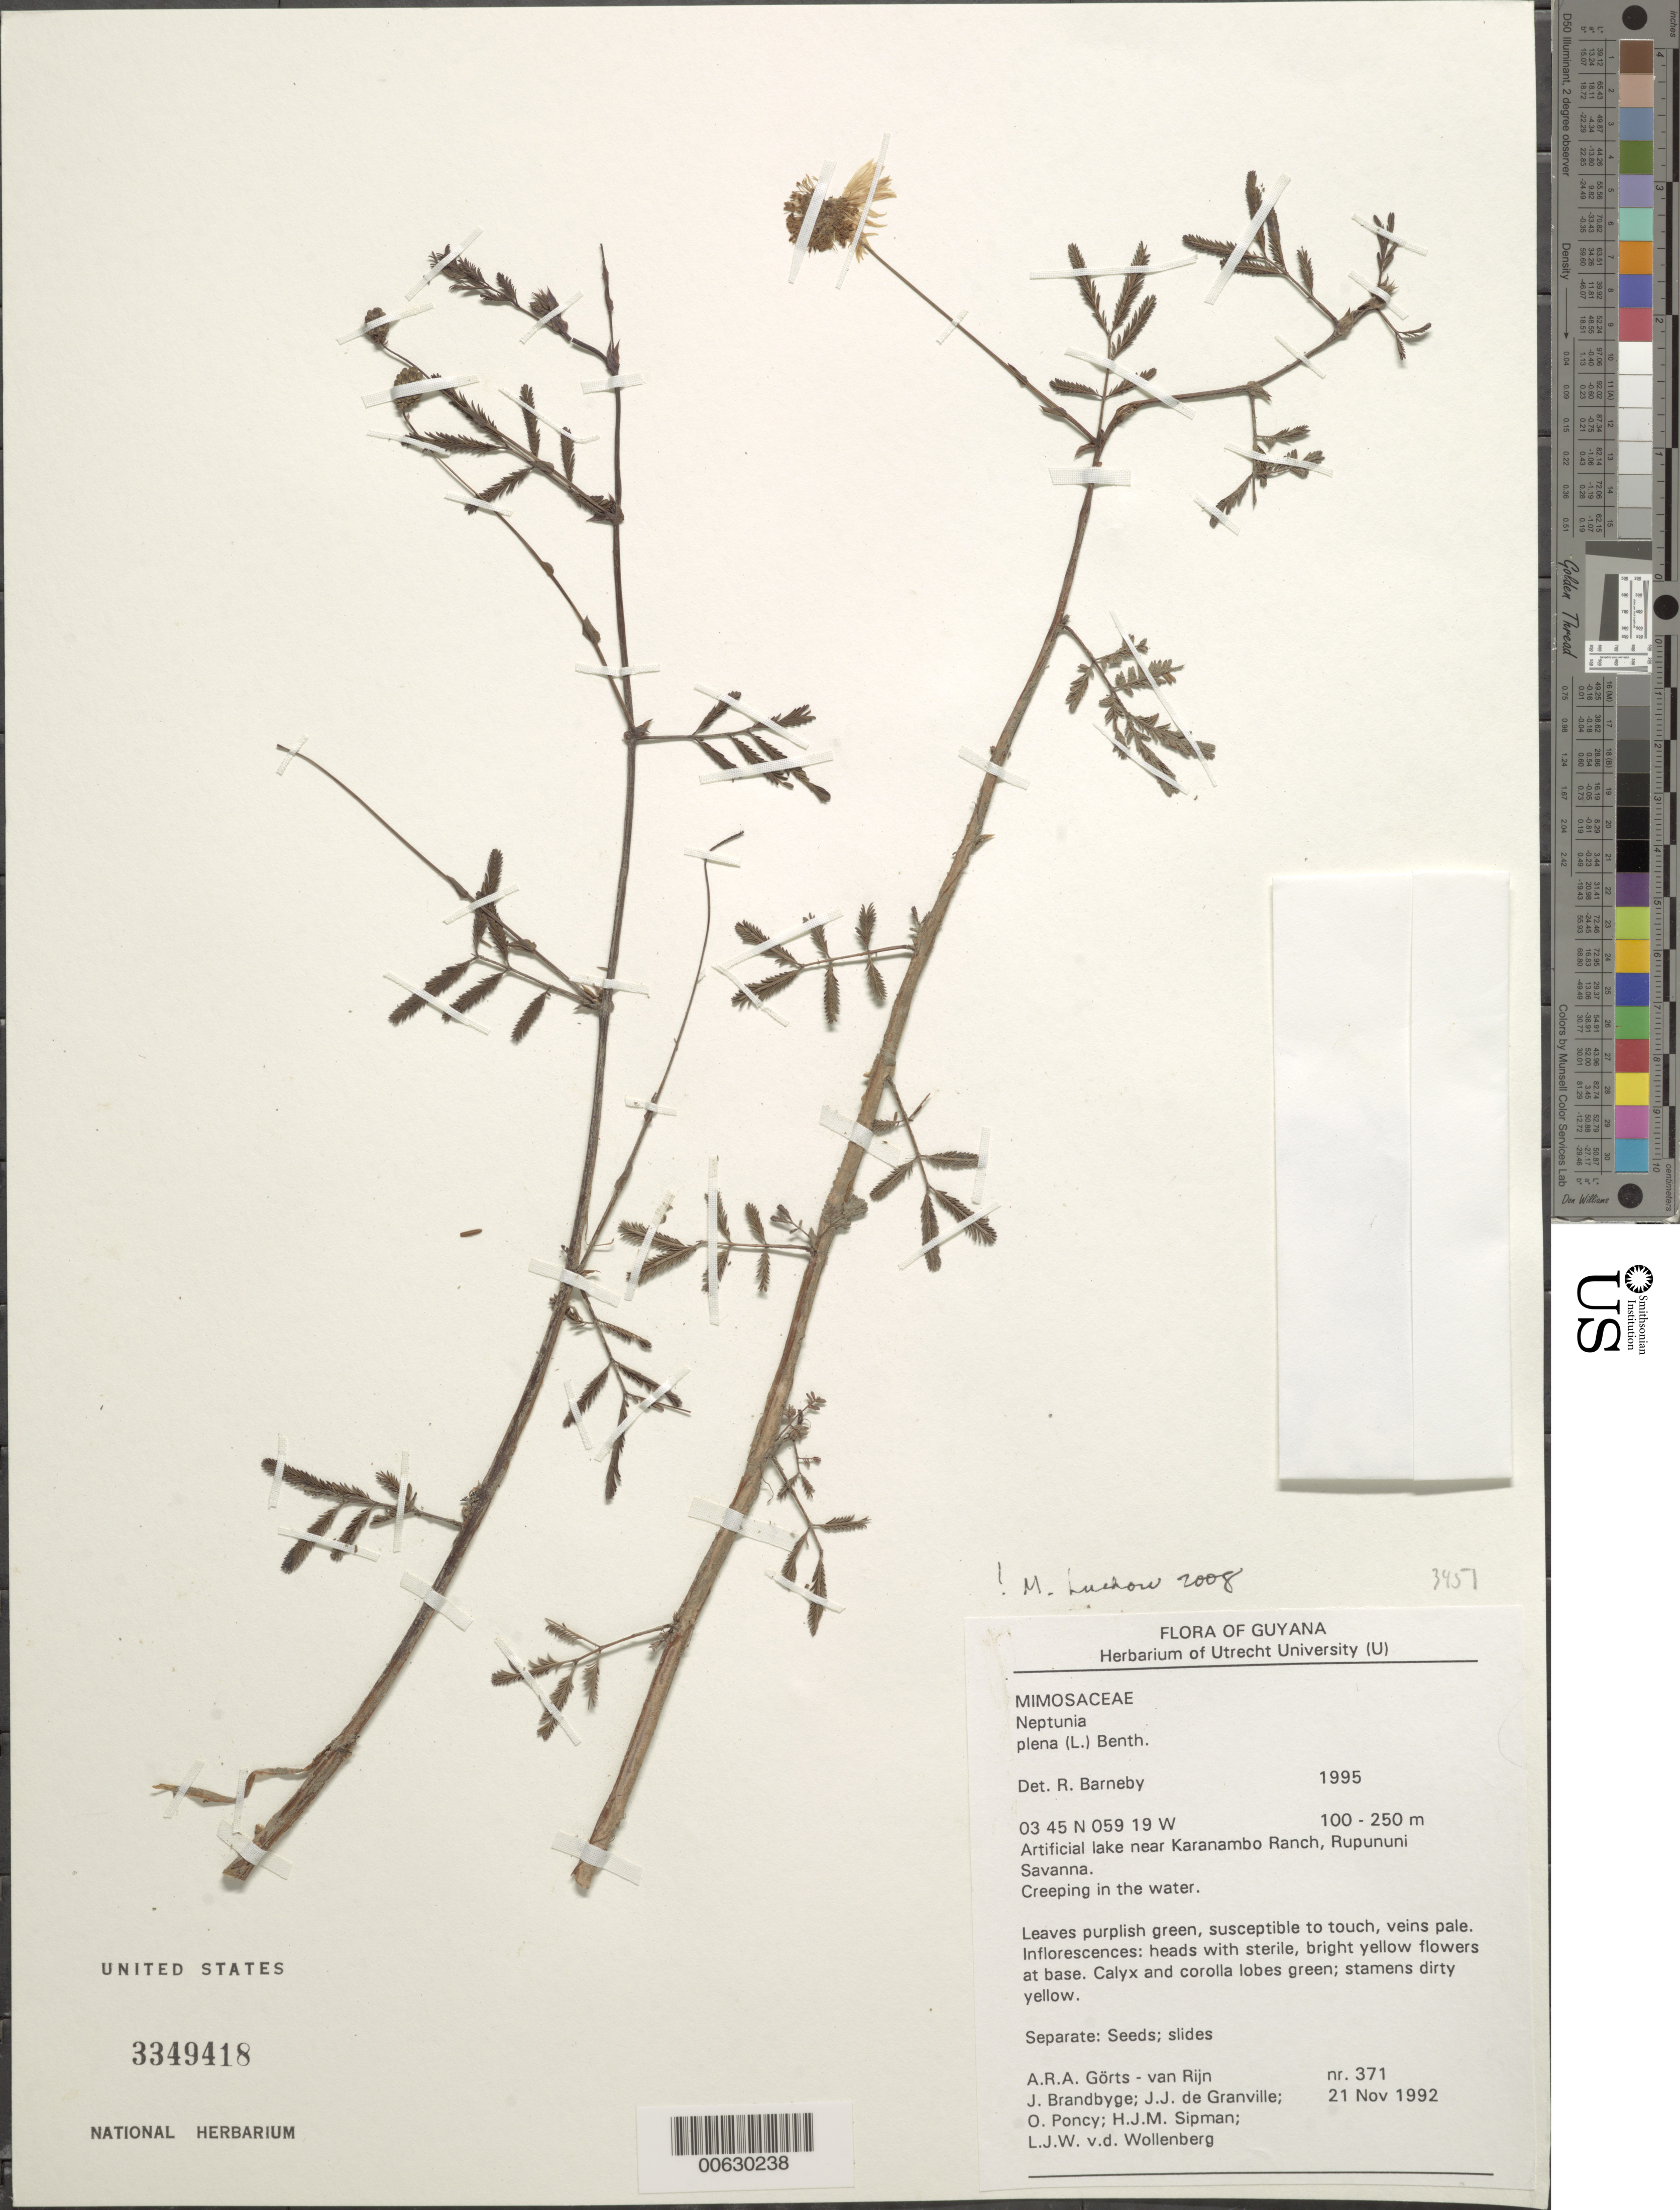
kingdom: Plantae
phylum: Tracheophyta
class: Magnoliopsida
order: Fabales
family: Fabaceae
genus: Neptunia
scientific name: Neptunia plena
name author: (L.) Benth.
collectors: A. .R. A. Görts-van Rijn, J. Brandbyge, J.-J. de Granville, O. Poncy & et al.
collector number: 371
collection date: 1991-11-21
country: Guyana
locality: Artificial lake near Karanambo Ranch, Rupununi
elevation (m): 100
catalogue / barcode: US 3349418